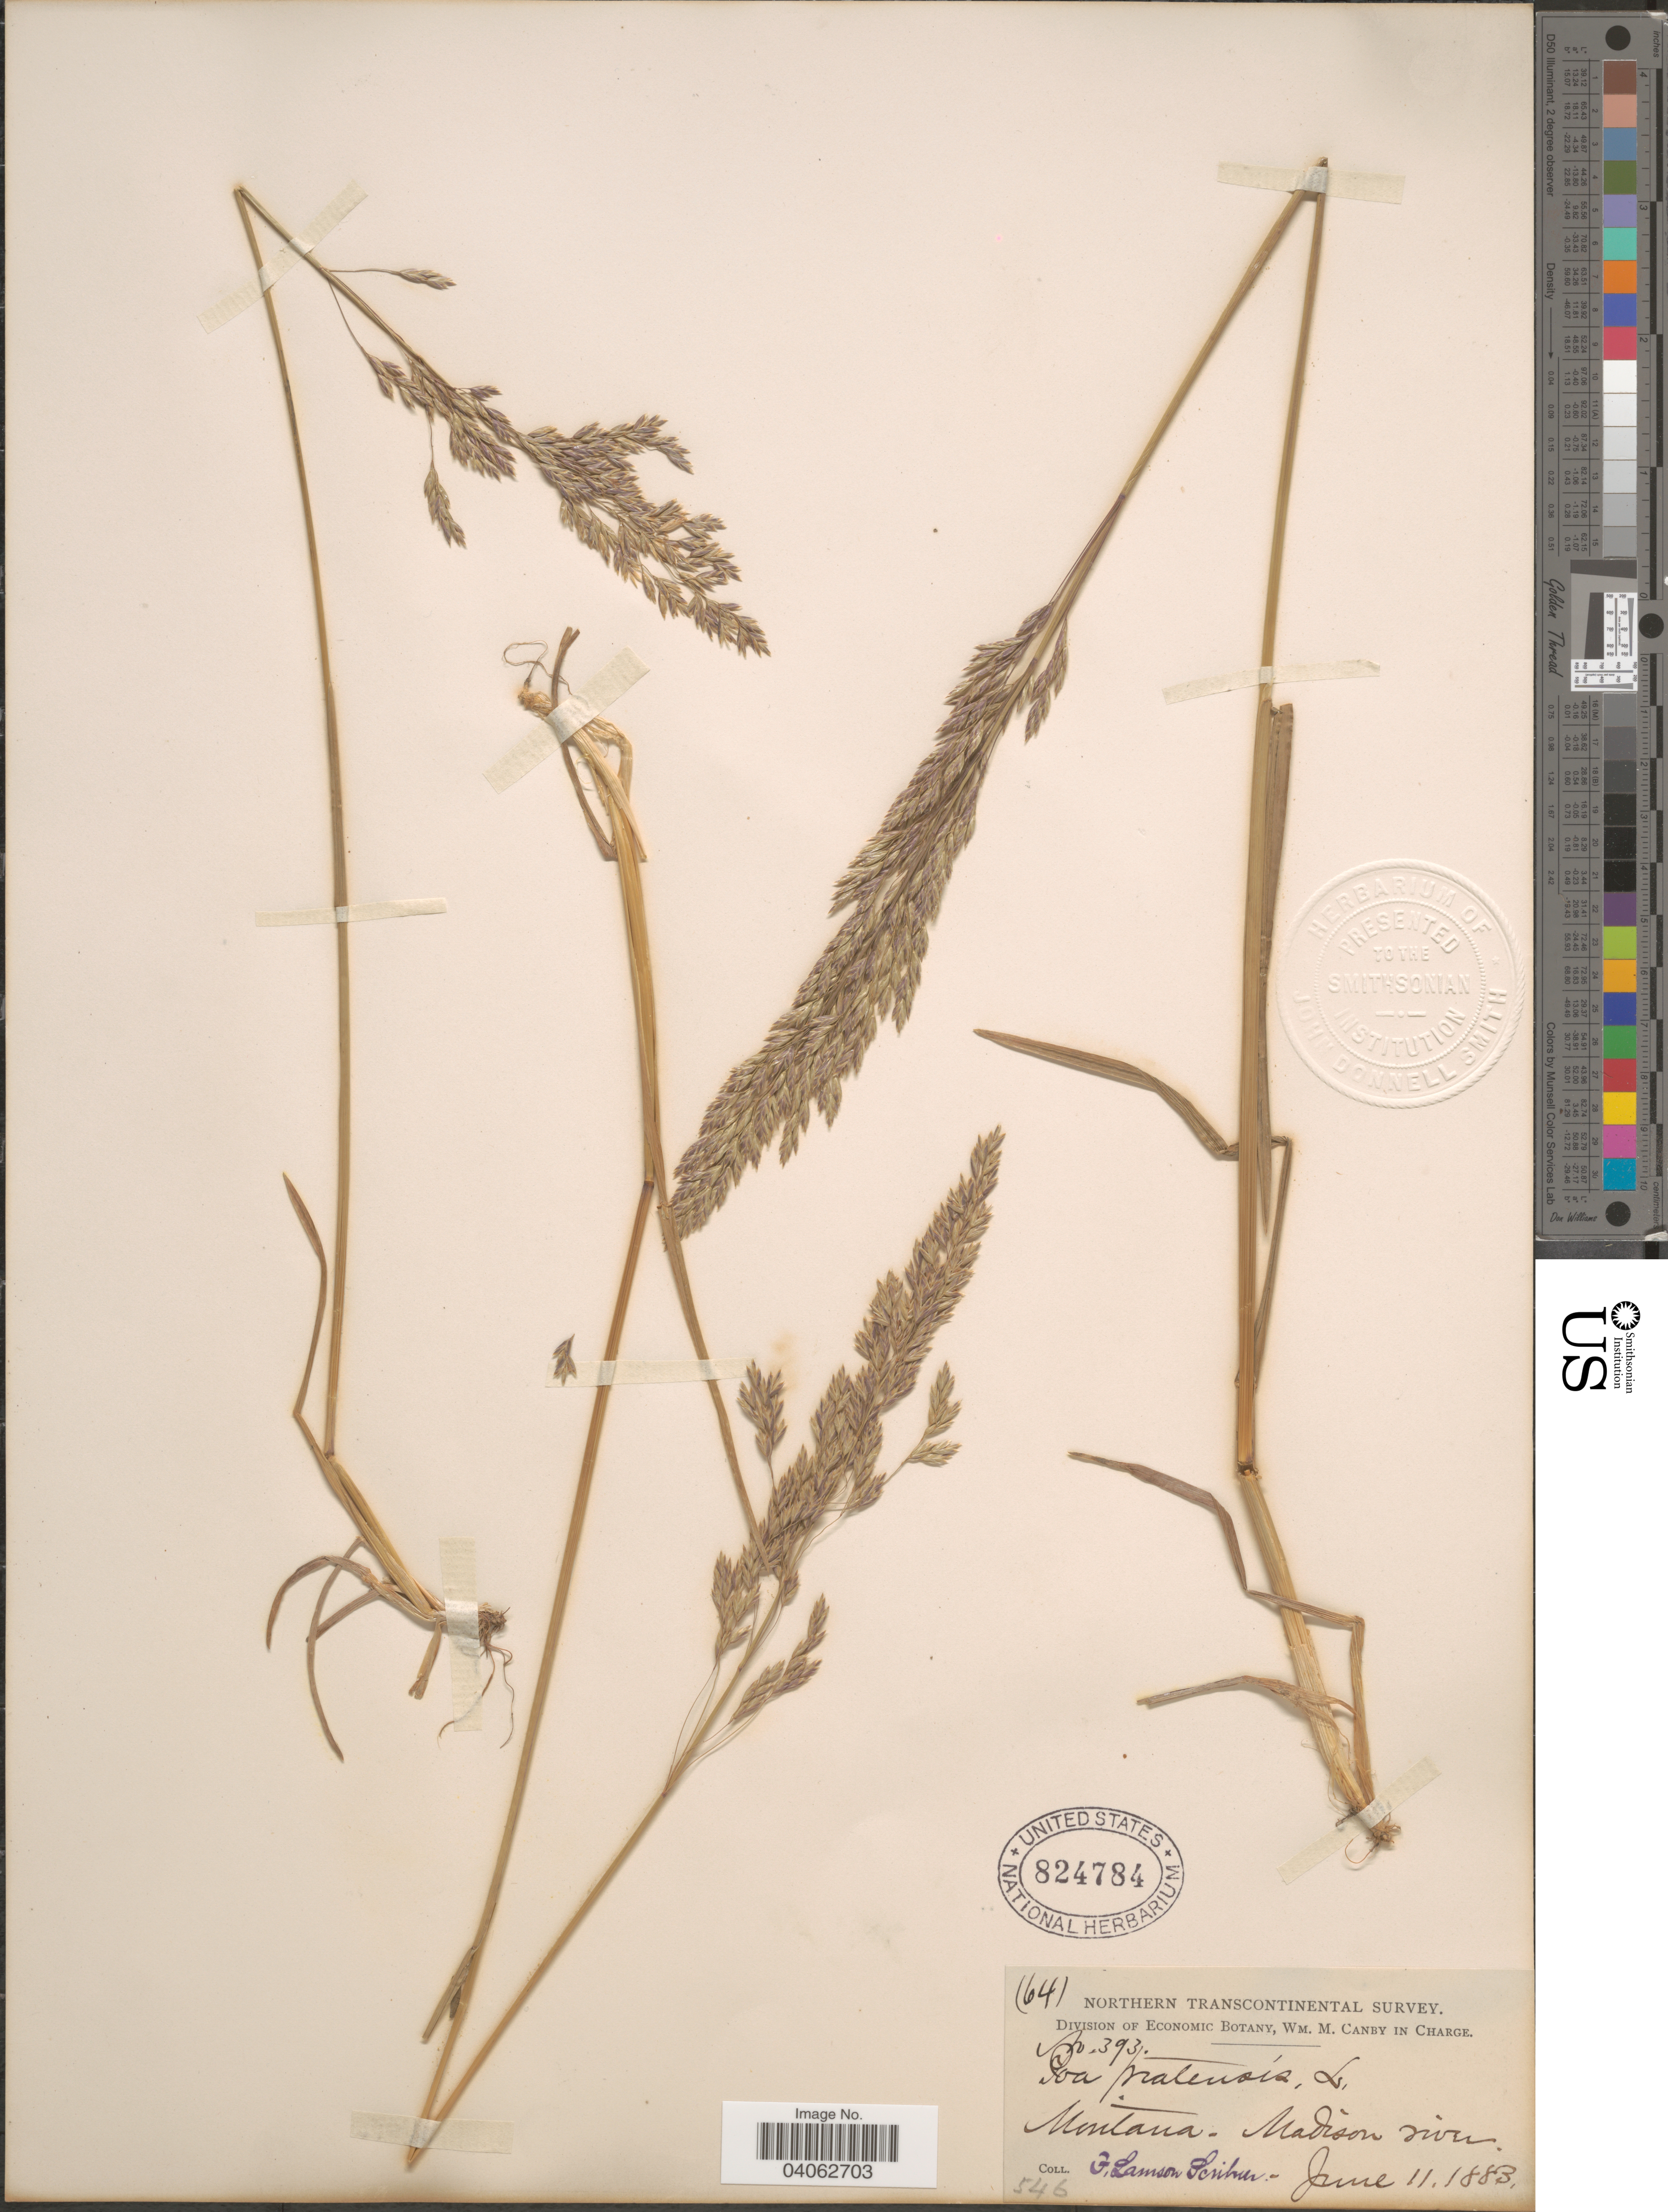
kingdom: Plantae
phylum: Tracheophyta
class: Liliopsida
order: Poales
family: Poaceae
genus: Poa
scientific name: Poa pratensis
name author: L.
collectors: F. Lamson-Scribner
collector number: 546?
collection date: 1883-06-11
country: United States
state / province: Montana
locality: Madison river.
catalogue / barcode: US 824784